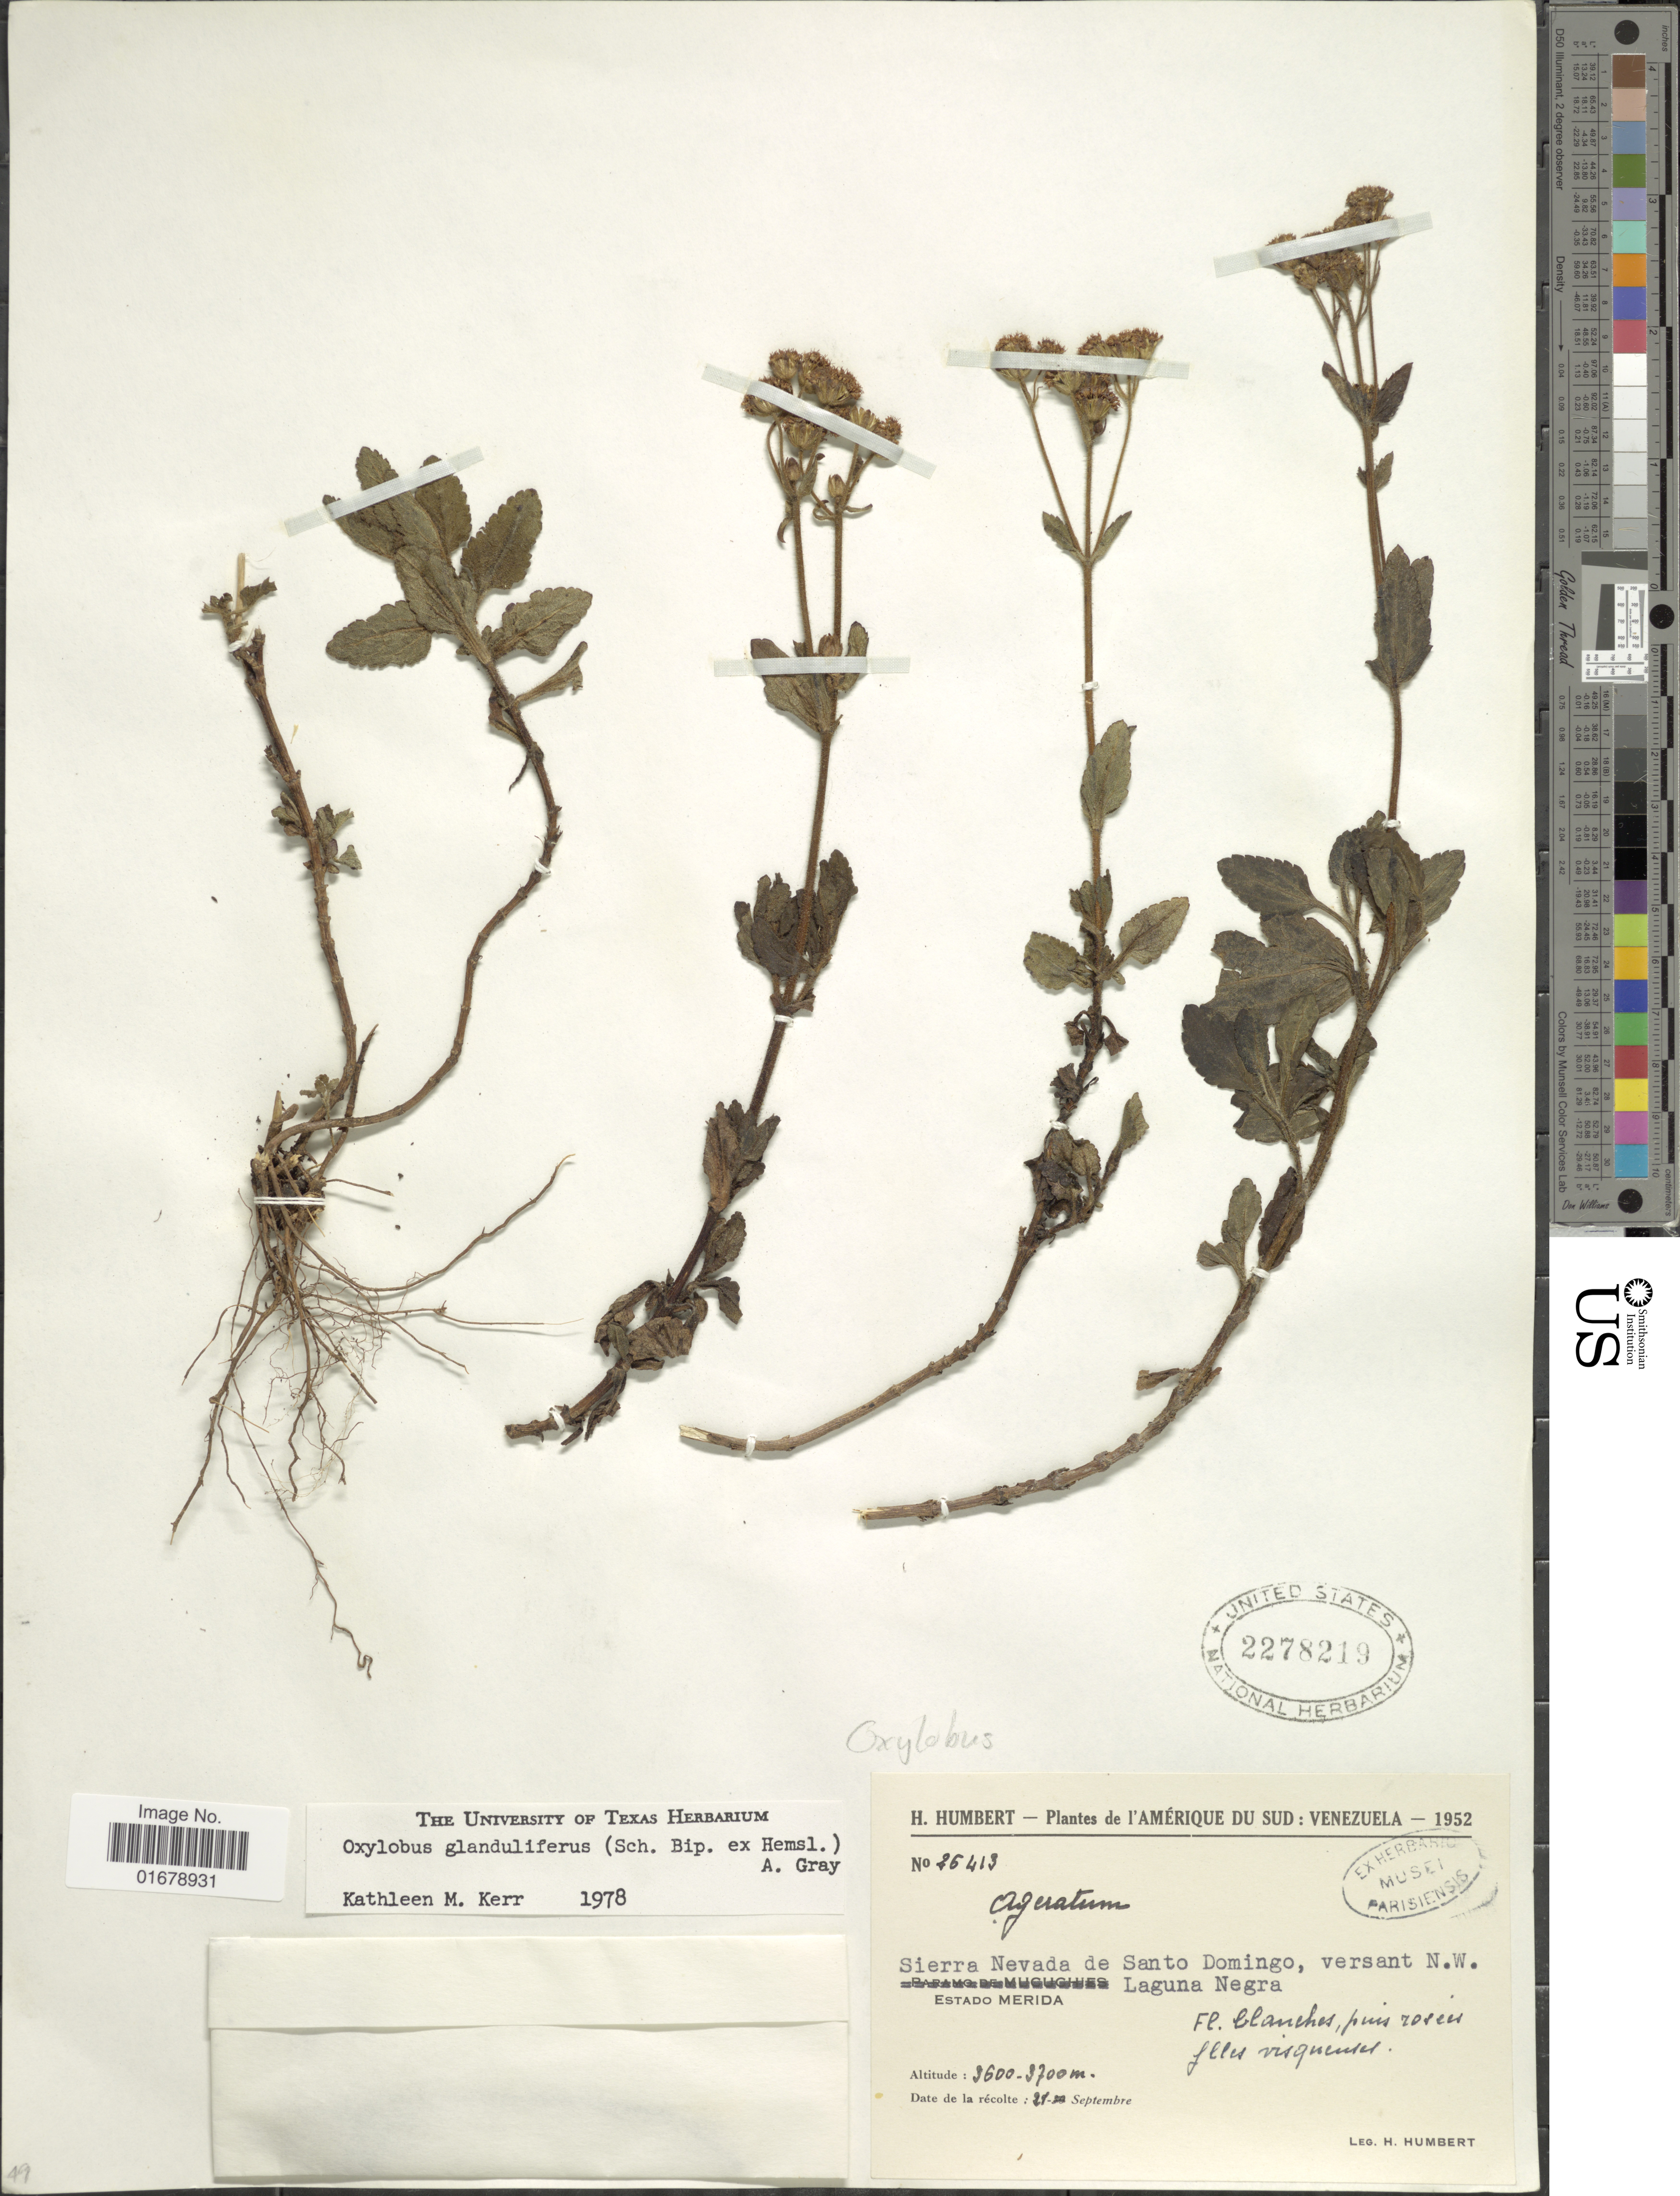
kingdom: Plantae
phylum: Tracheophyta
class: Magnoliopsida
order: Asterales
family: Asteraceae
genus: Oxylobus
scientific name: Oxylobus glanduliferus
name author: (Sch. Bip.) A. Gray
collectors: H. Humbert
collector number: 26413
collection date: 1952-09-21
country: Venezuela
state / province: Mérida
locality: Sierra Nevada de Santo Domingo, versant N. W. Laguna Negra. Estado Merida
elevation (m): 3600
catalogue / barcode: US 2278219